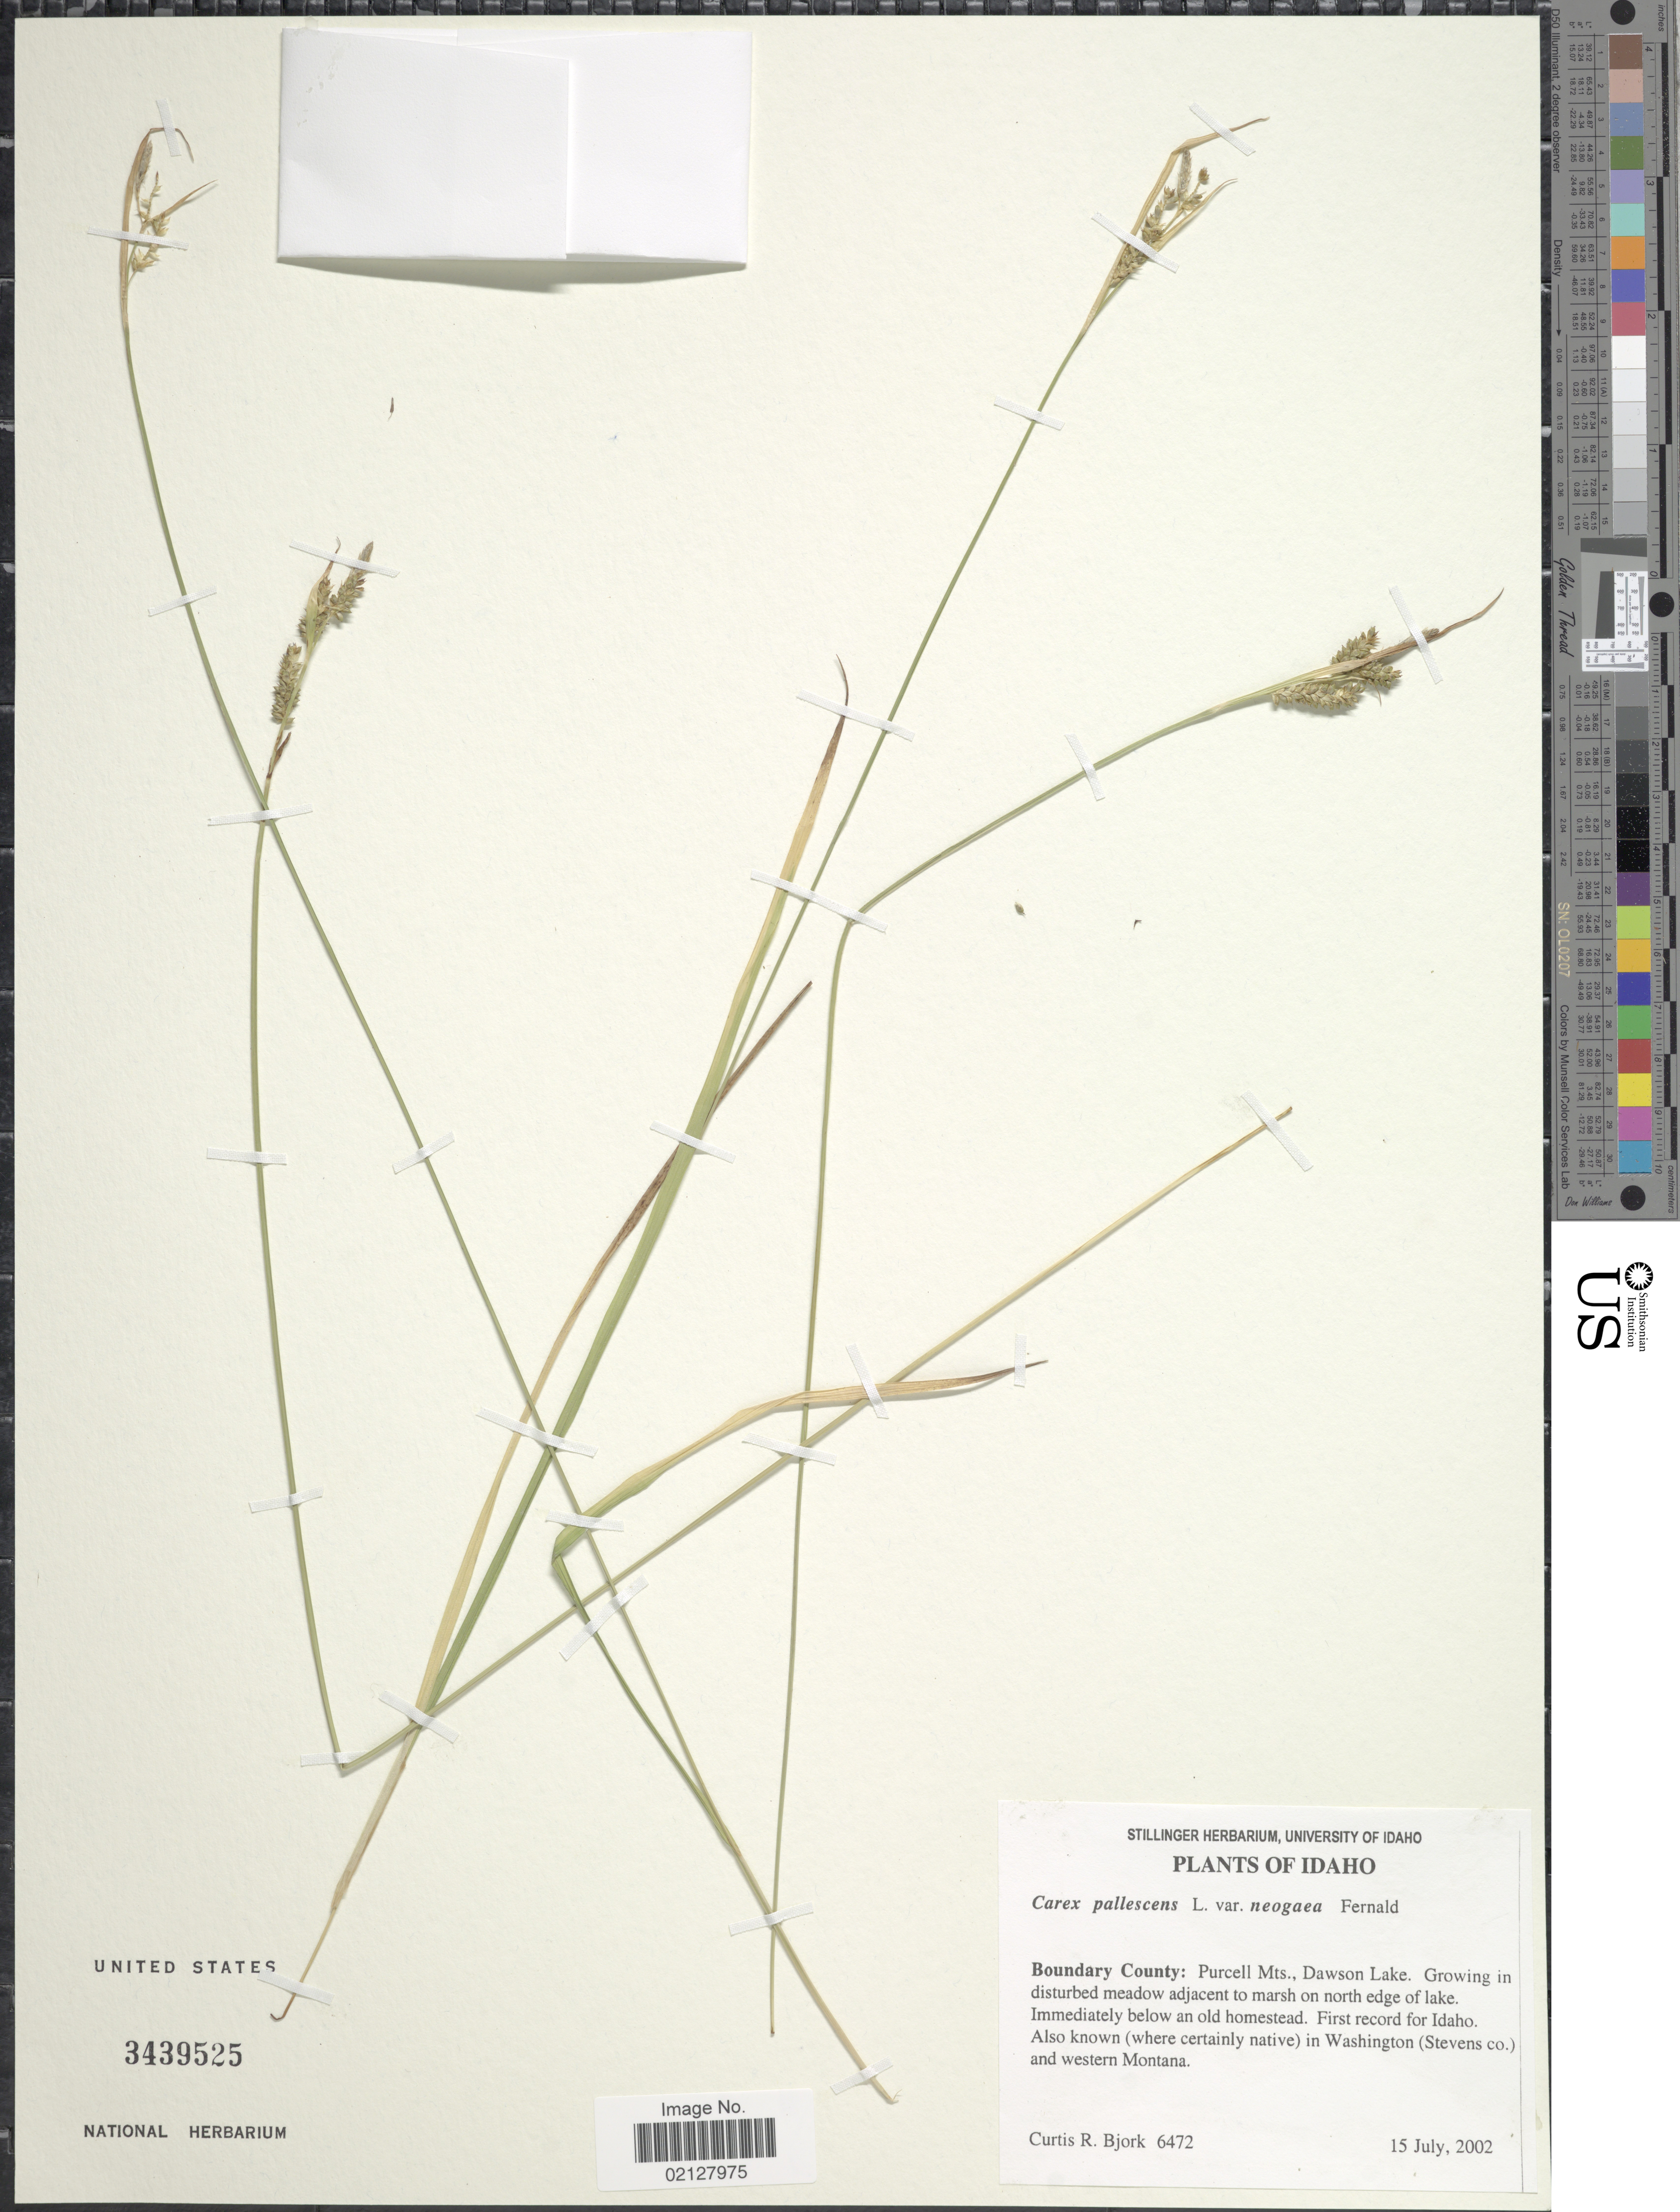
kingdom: Plantae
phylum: Tracheophyta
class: Liliopsida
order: Poales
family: Cyperaceae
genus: Carex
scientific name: Carex pallescens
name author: L.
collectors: C. Bjork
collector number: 6472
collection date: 2002-07-15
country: United States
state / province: Idaho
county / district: Boundary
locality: Purcell Mts., Dawson Lake. Also known (where certainly native) in Washington (Stevens co.) and western Montana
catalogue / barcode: US 3439525